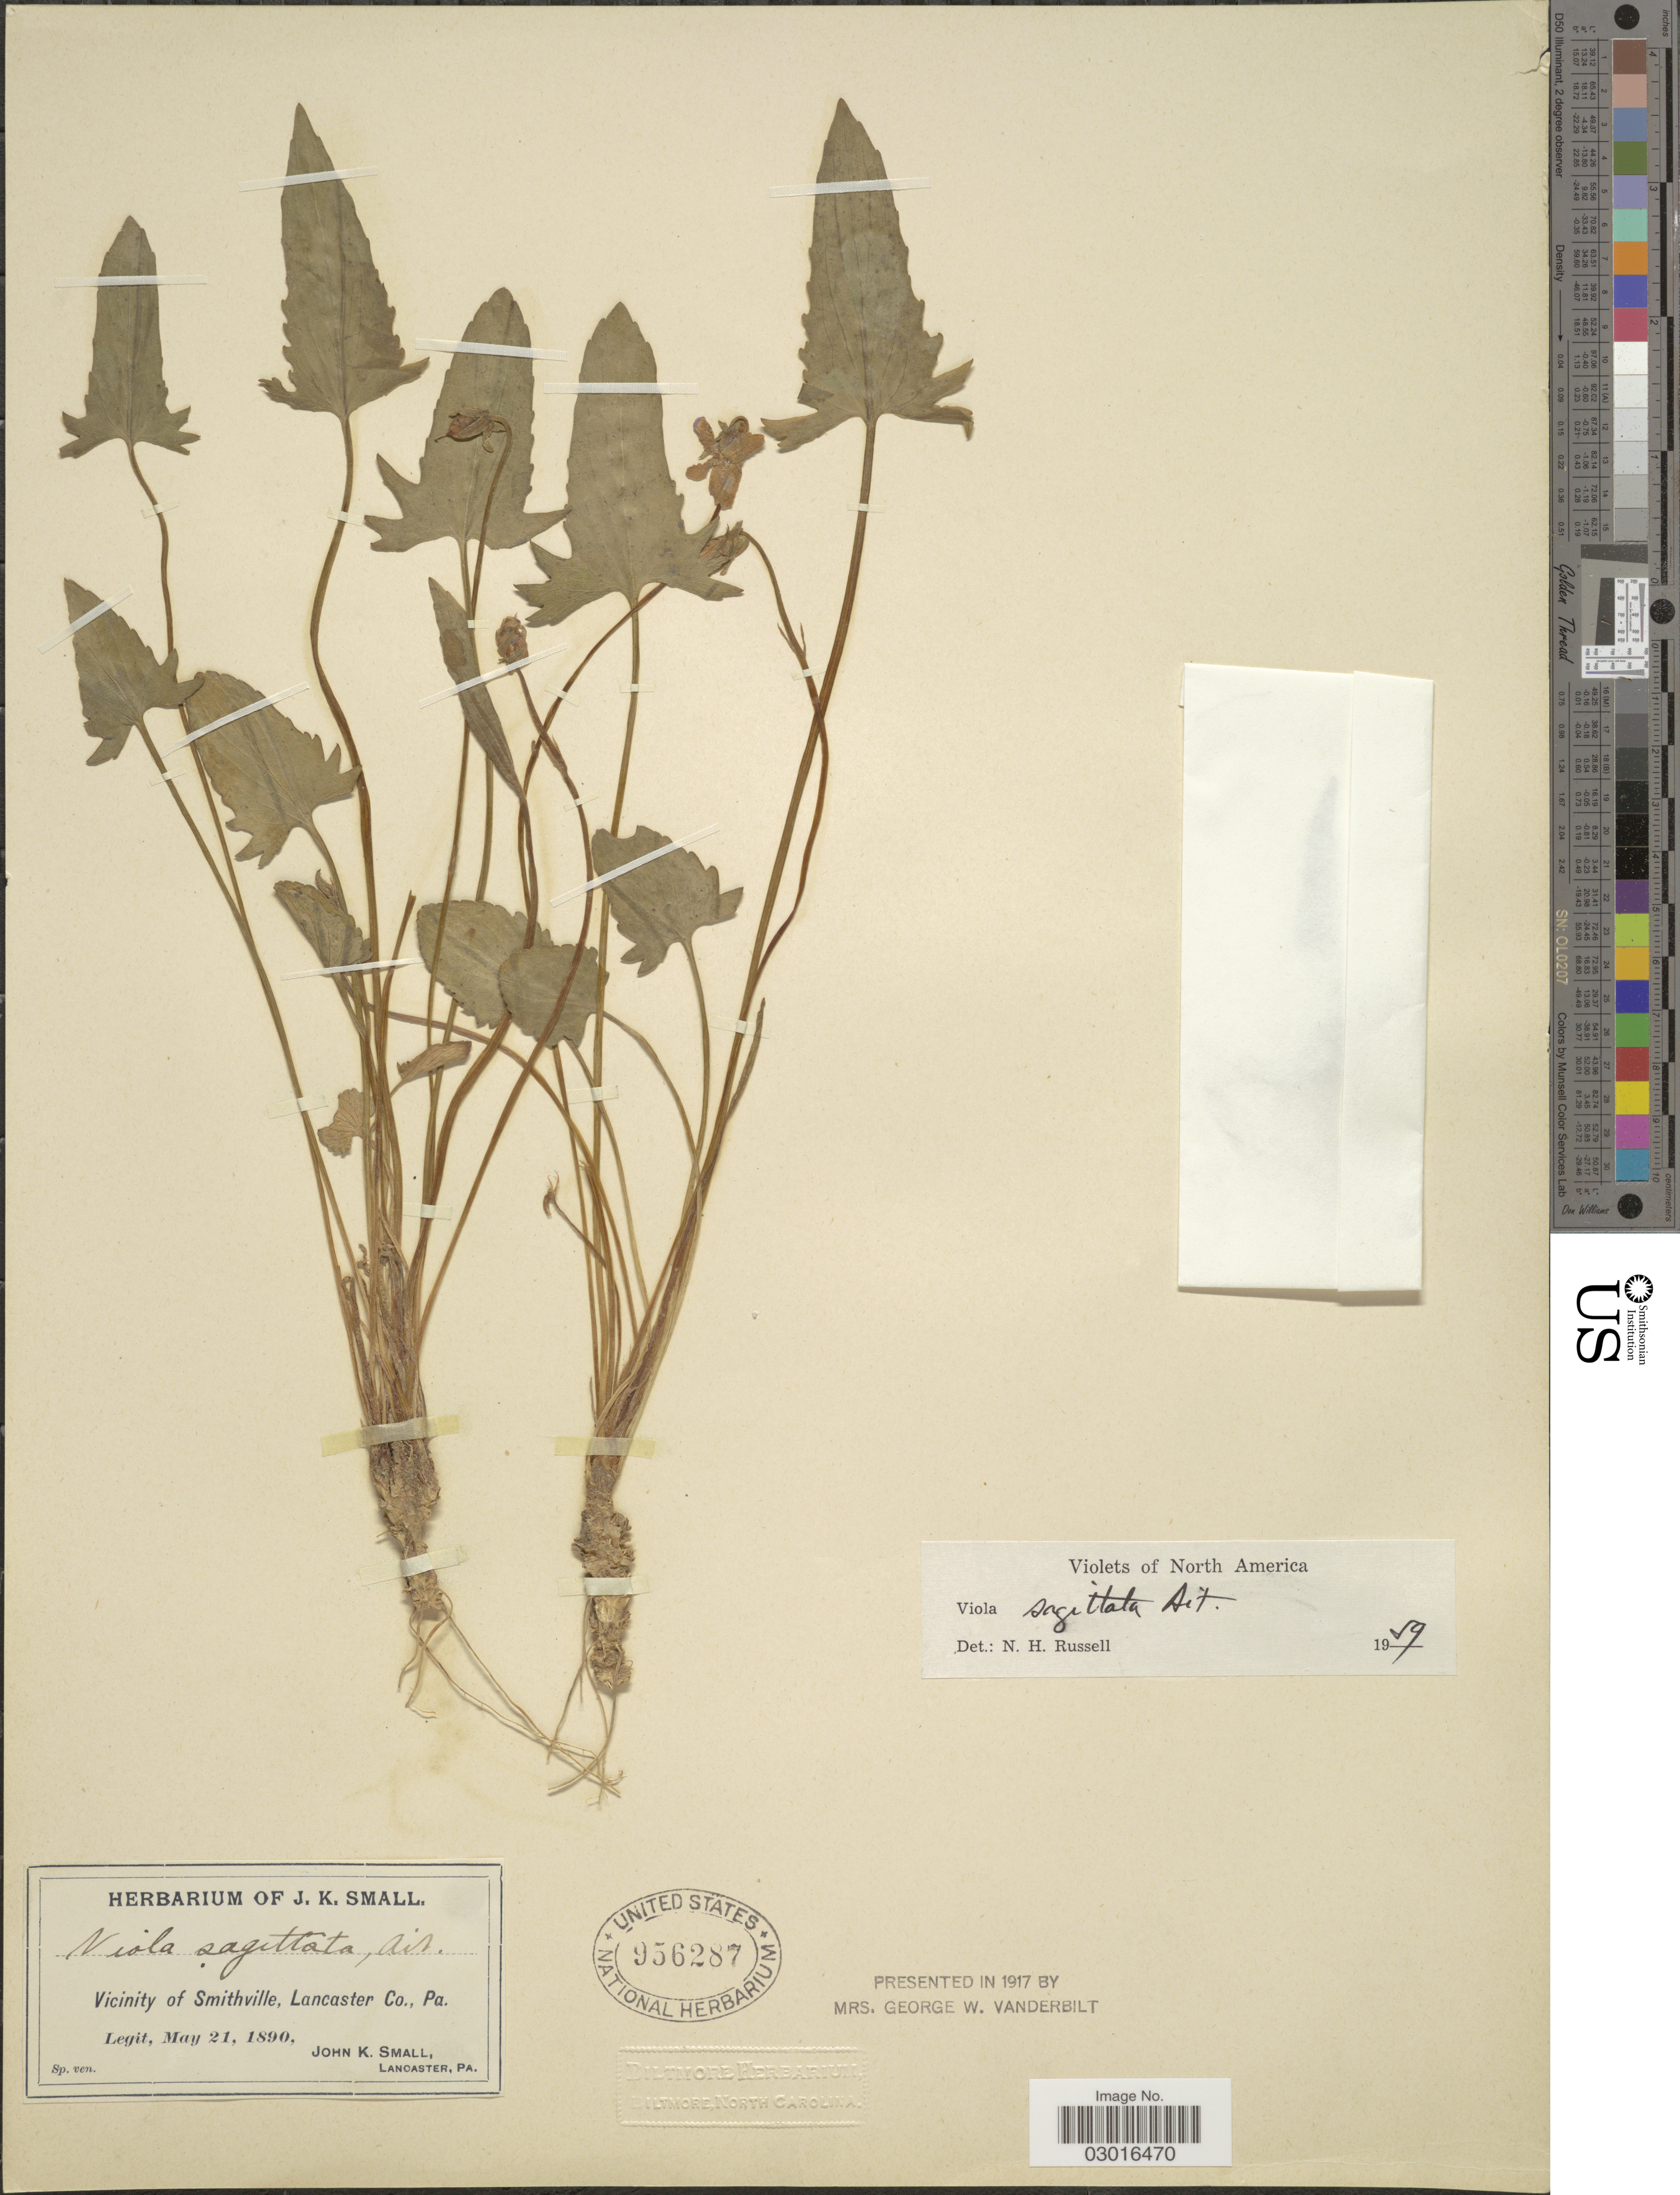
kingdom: Plantae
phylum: Tracheophyta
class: Magnoliopsida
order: Malpighiales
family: Violaceae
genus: Viola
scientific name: Viola sagittata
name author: Aiton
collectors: J. K. Small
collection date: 1890-05-21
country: United States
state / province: Pennsylvania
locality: Vicinity of Smithville, Lancaster Co., Pa.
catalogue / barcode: US 956287